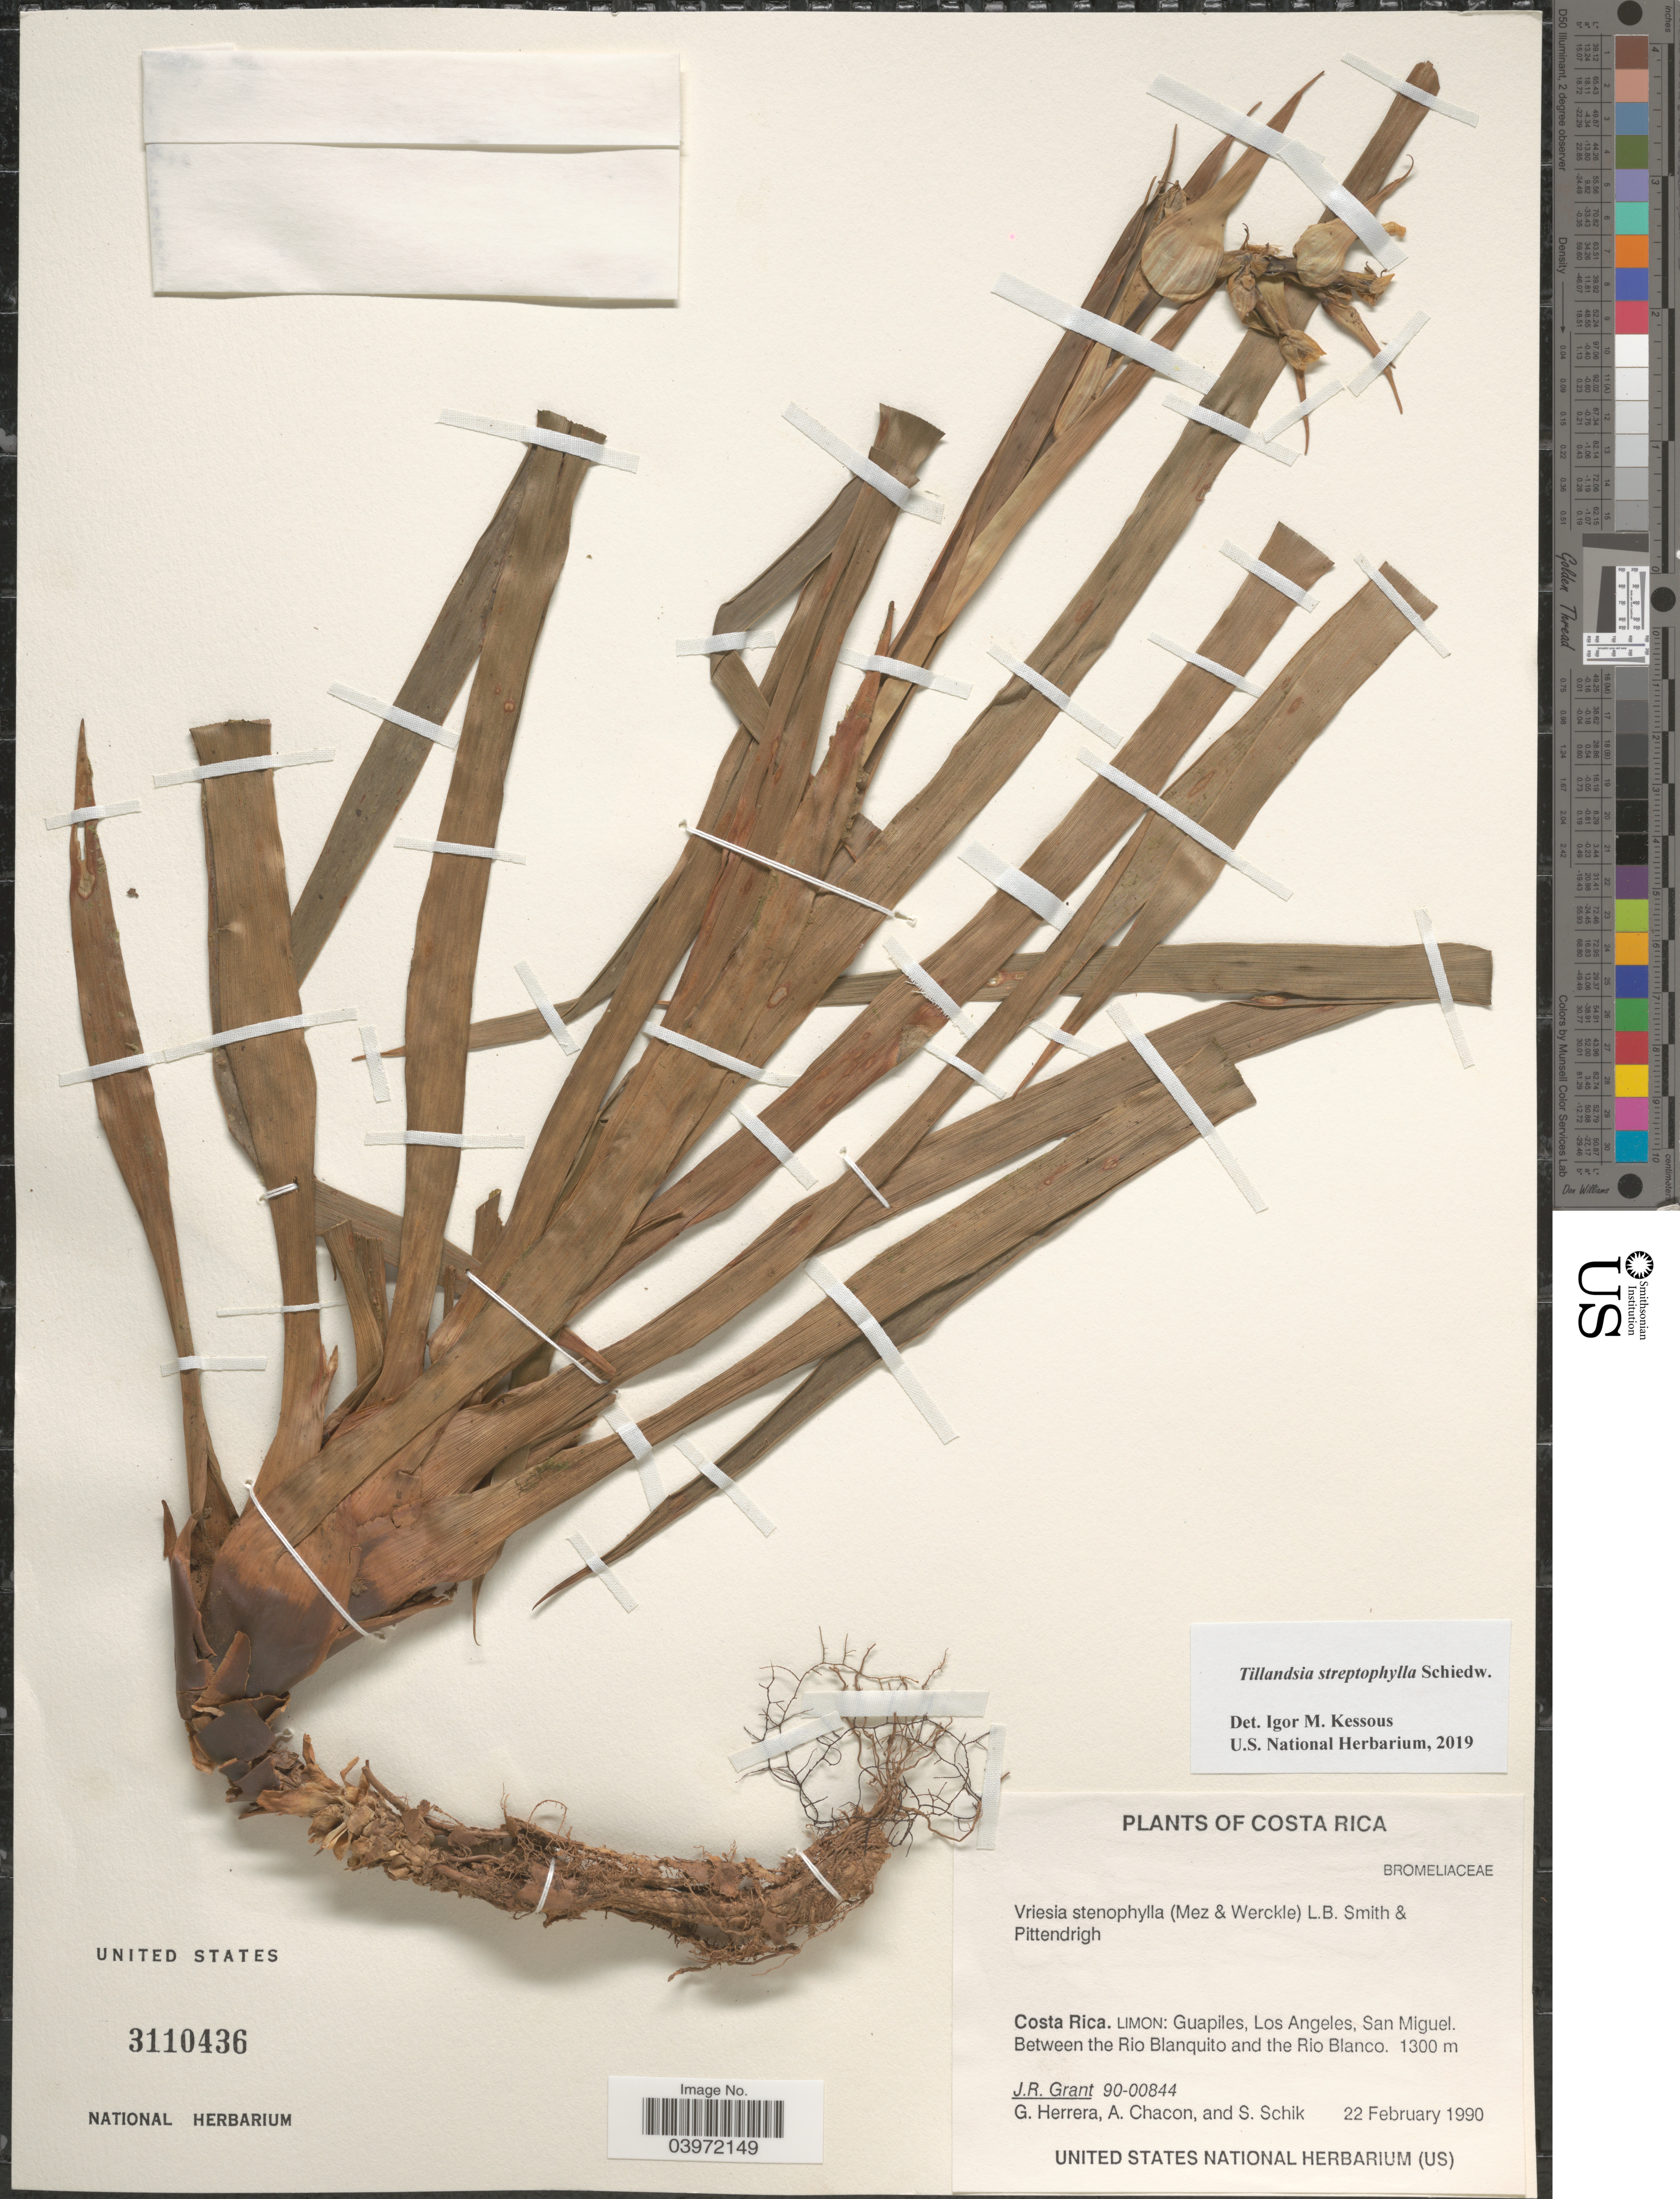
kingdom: Plantae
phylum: Tracheophyta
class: Liliopsida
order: Poales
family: Bromeliaceae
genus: Tillandsia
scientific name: Tillandsia streptophylla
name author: Scheidw. ex C. Morren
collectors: J. Grant, G. Herrera, A. Chacon & S. Schik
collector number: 90-00844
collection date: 1990-02-22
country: Costa Rica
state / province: Limón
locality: Guapiles, Los Angeles, San Miguel. Between the Rio Blanquito and the Rio Blanco.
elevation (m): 1300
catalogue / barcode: US 3110436